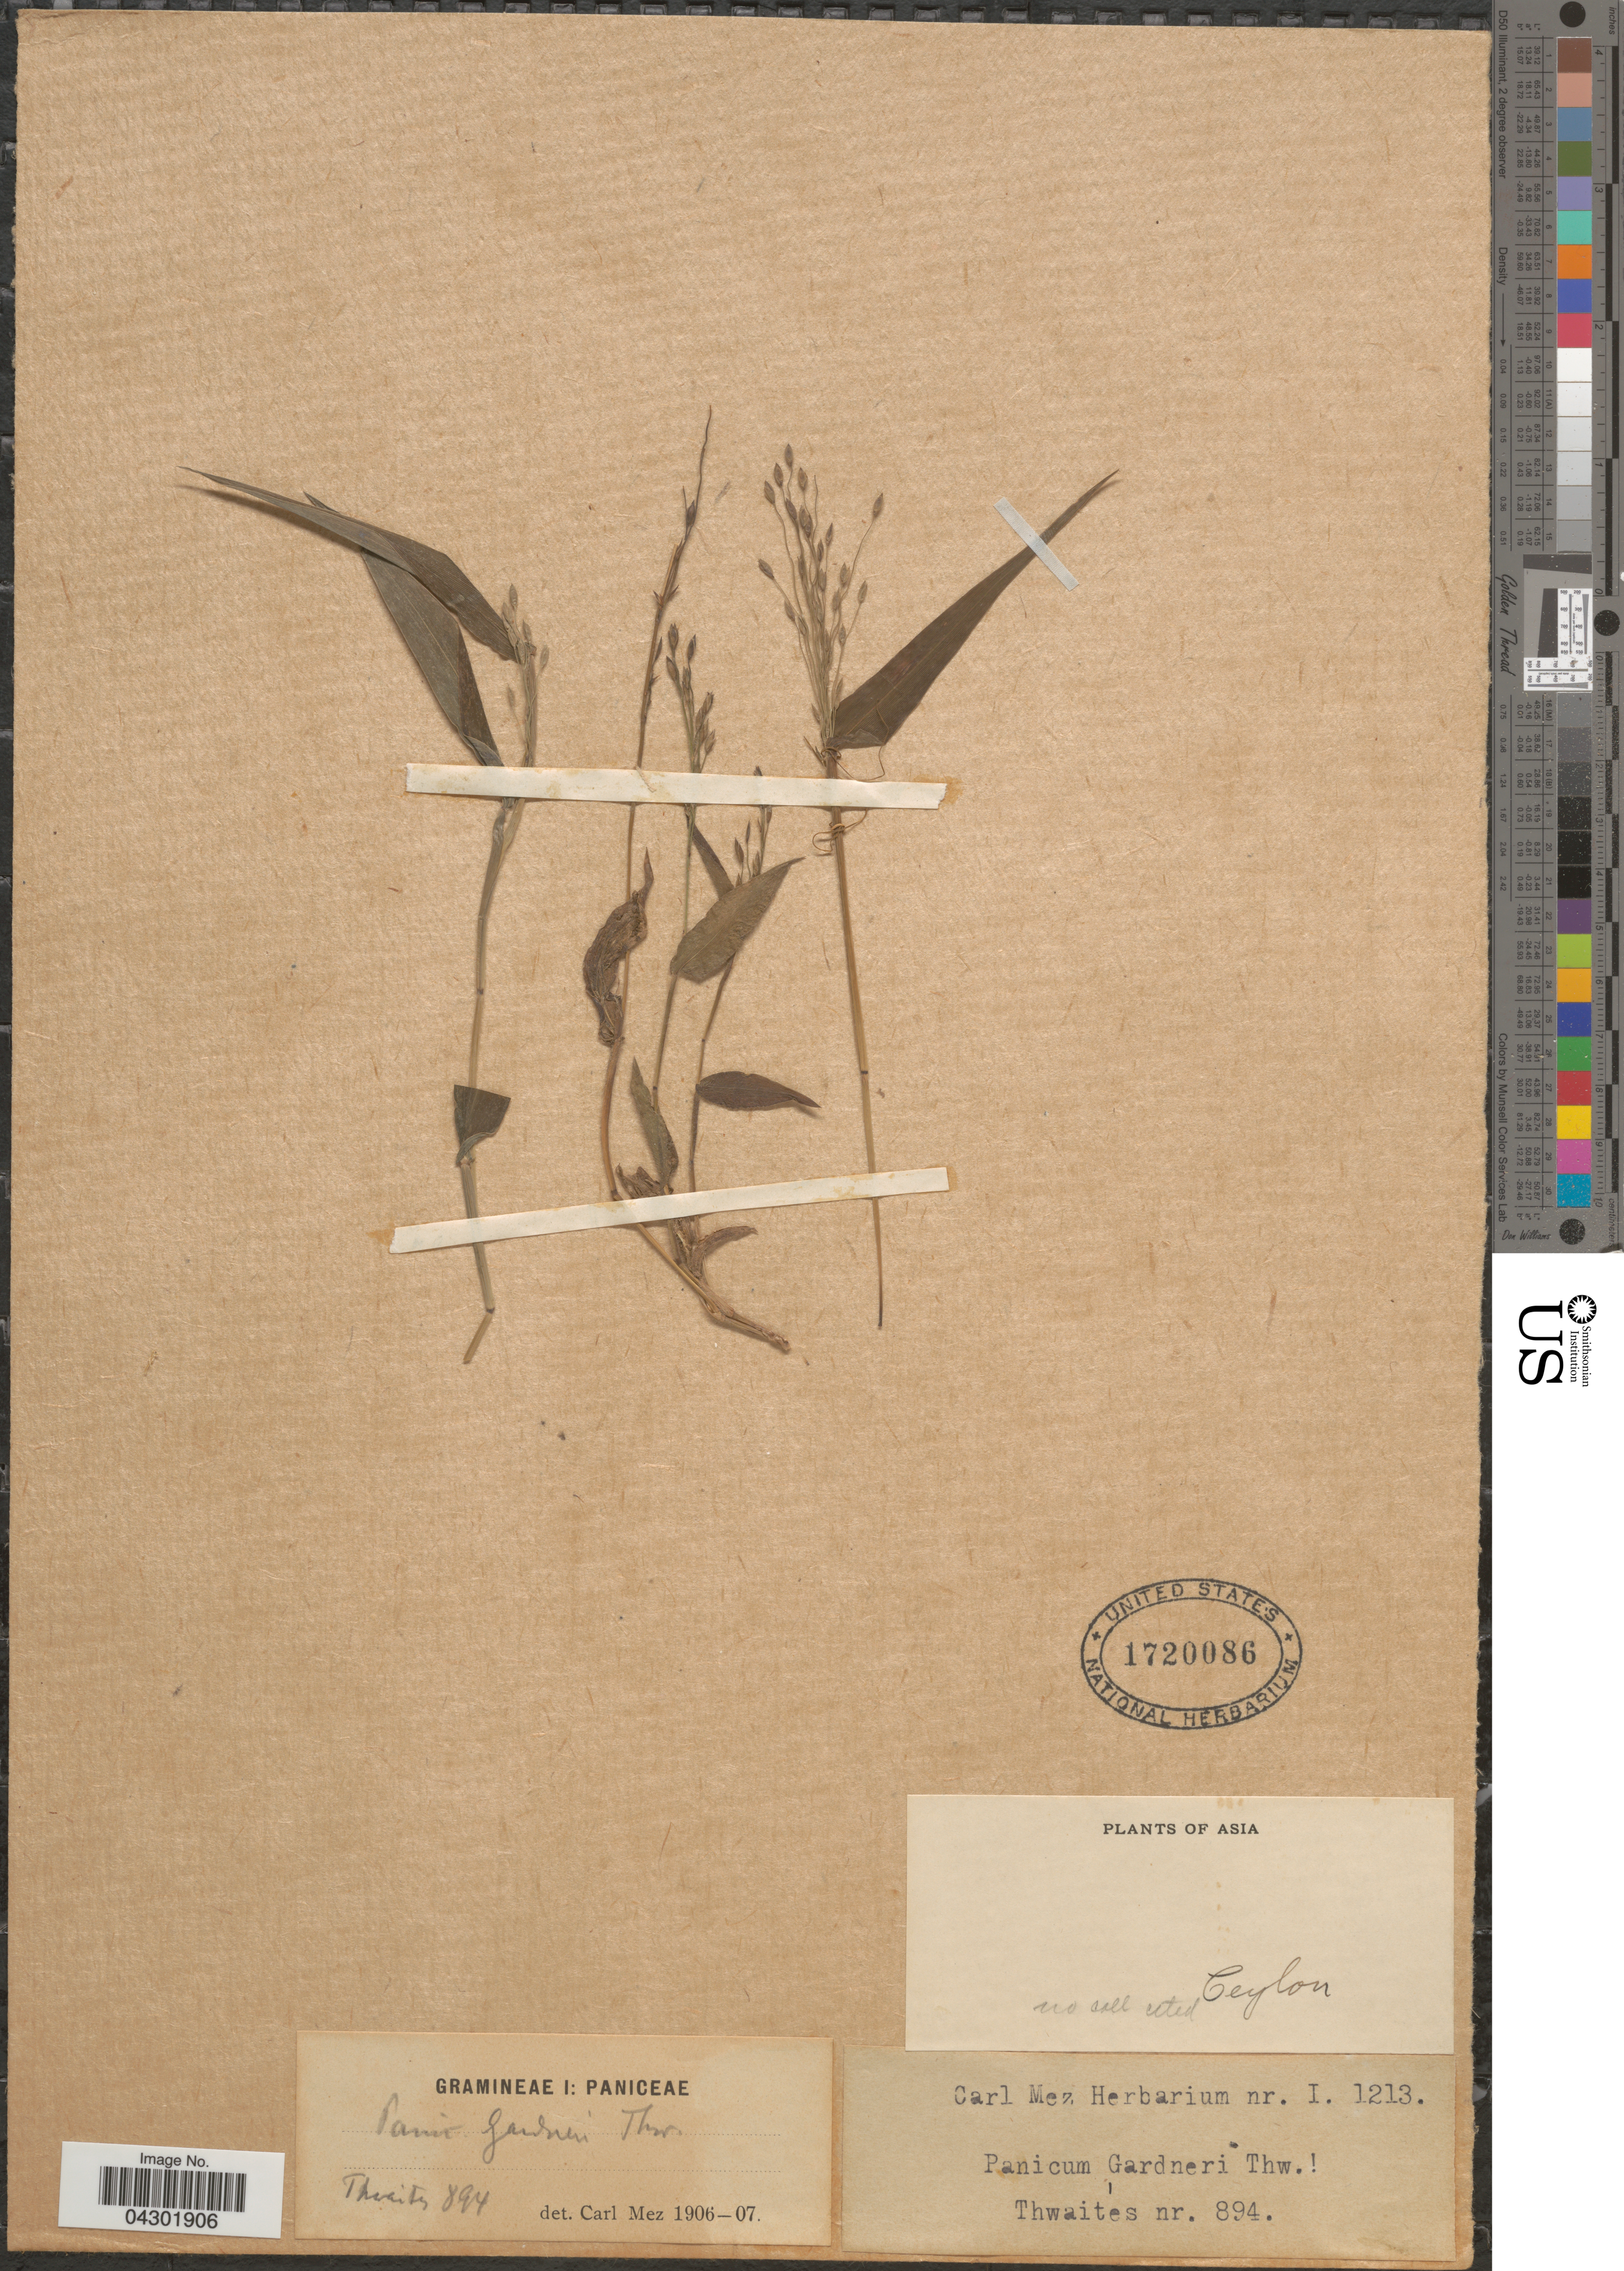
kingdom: Plantae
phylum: Tracheophyta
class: Liliopsida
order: Poales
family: Poaceae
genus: Panicum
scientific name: Panicum gardneri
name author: Thwaites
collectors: Thwaites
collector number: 894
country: Sri Lanka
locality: Ceylon.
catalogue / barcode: US 1720086